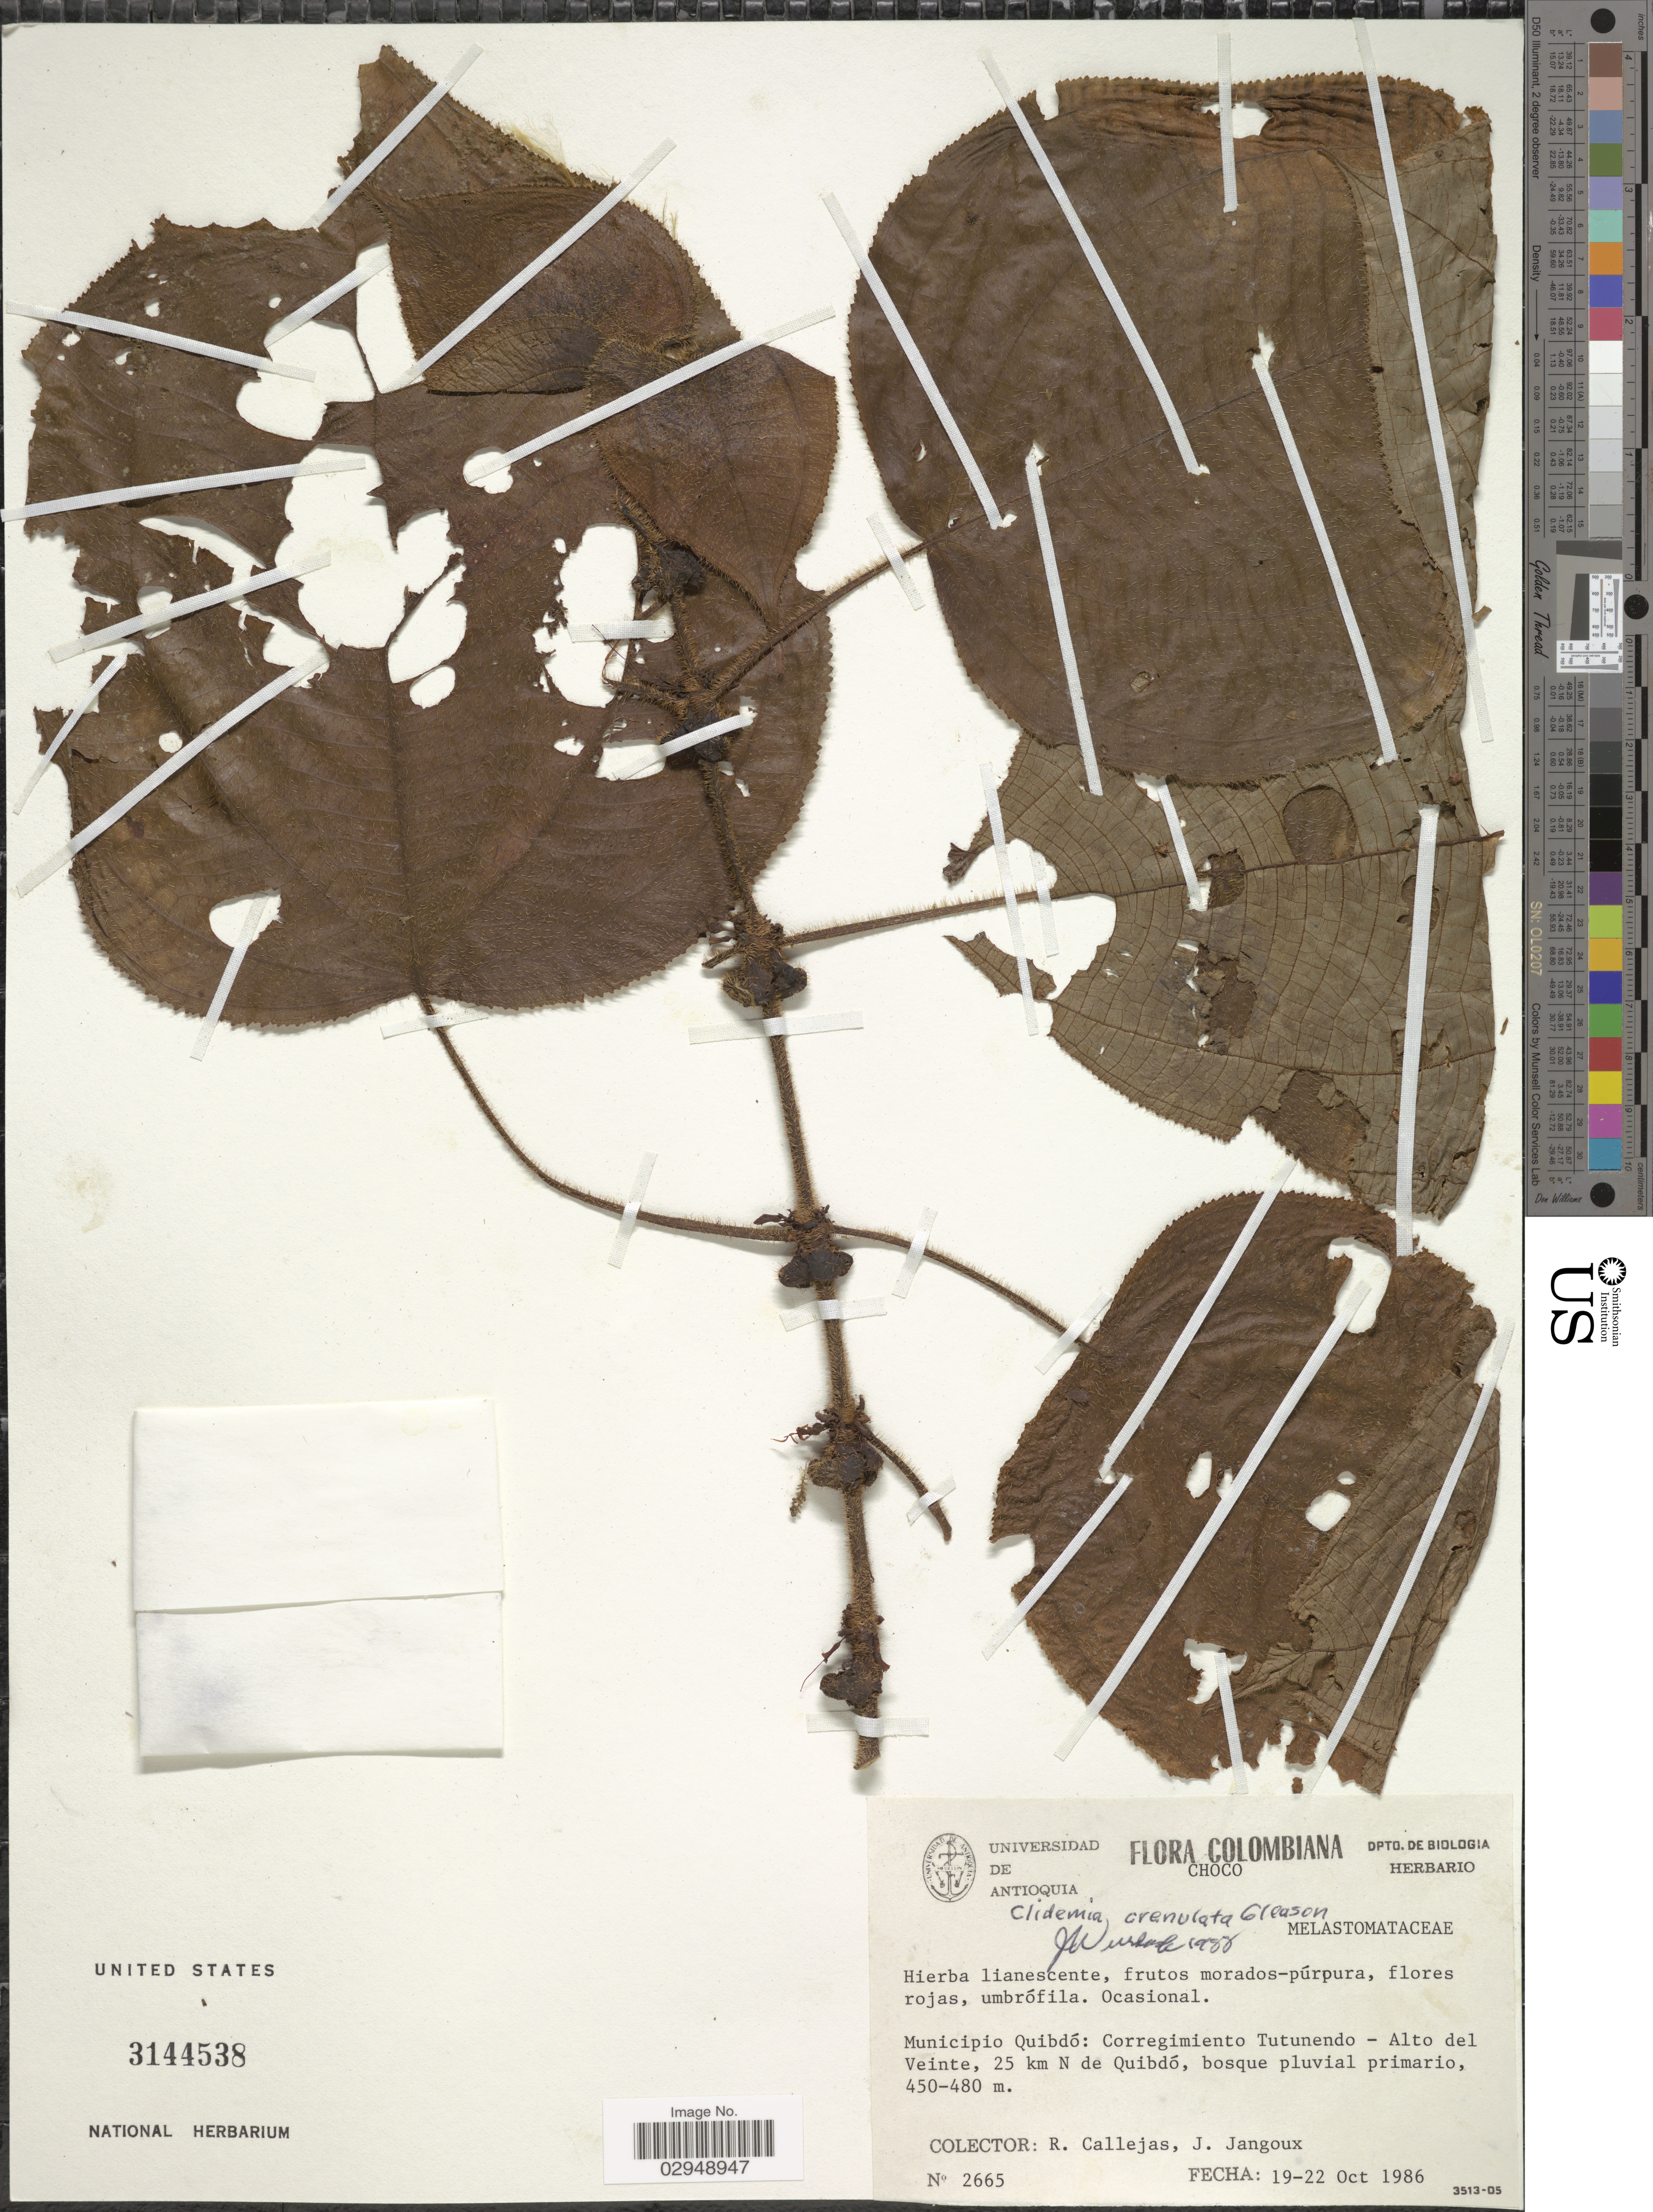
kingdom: Plantae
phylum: Tracheophyta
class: Magnoliopsida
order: Myrtales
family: Melastomataceae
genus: Clidemia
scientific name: Clidemia crenulata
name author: Gleason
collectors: R. Callejas & J. I. Jangoux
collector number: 2665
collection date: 1986-10-19/1986-10-22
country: Colombia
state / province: Chocó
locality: Municipio Quibdó: Corregimiento Tutunendo - Alto del Veinte, 25 km N de Quibdó, bosque pluvial primario.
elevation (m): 450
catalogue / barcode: US 3144538